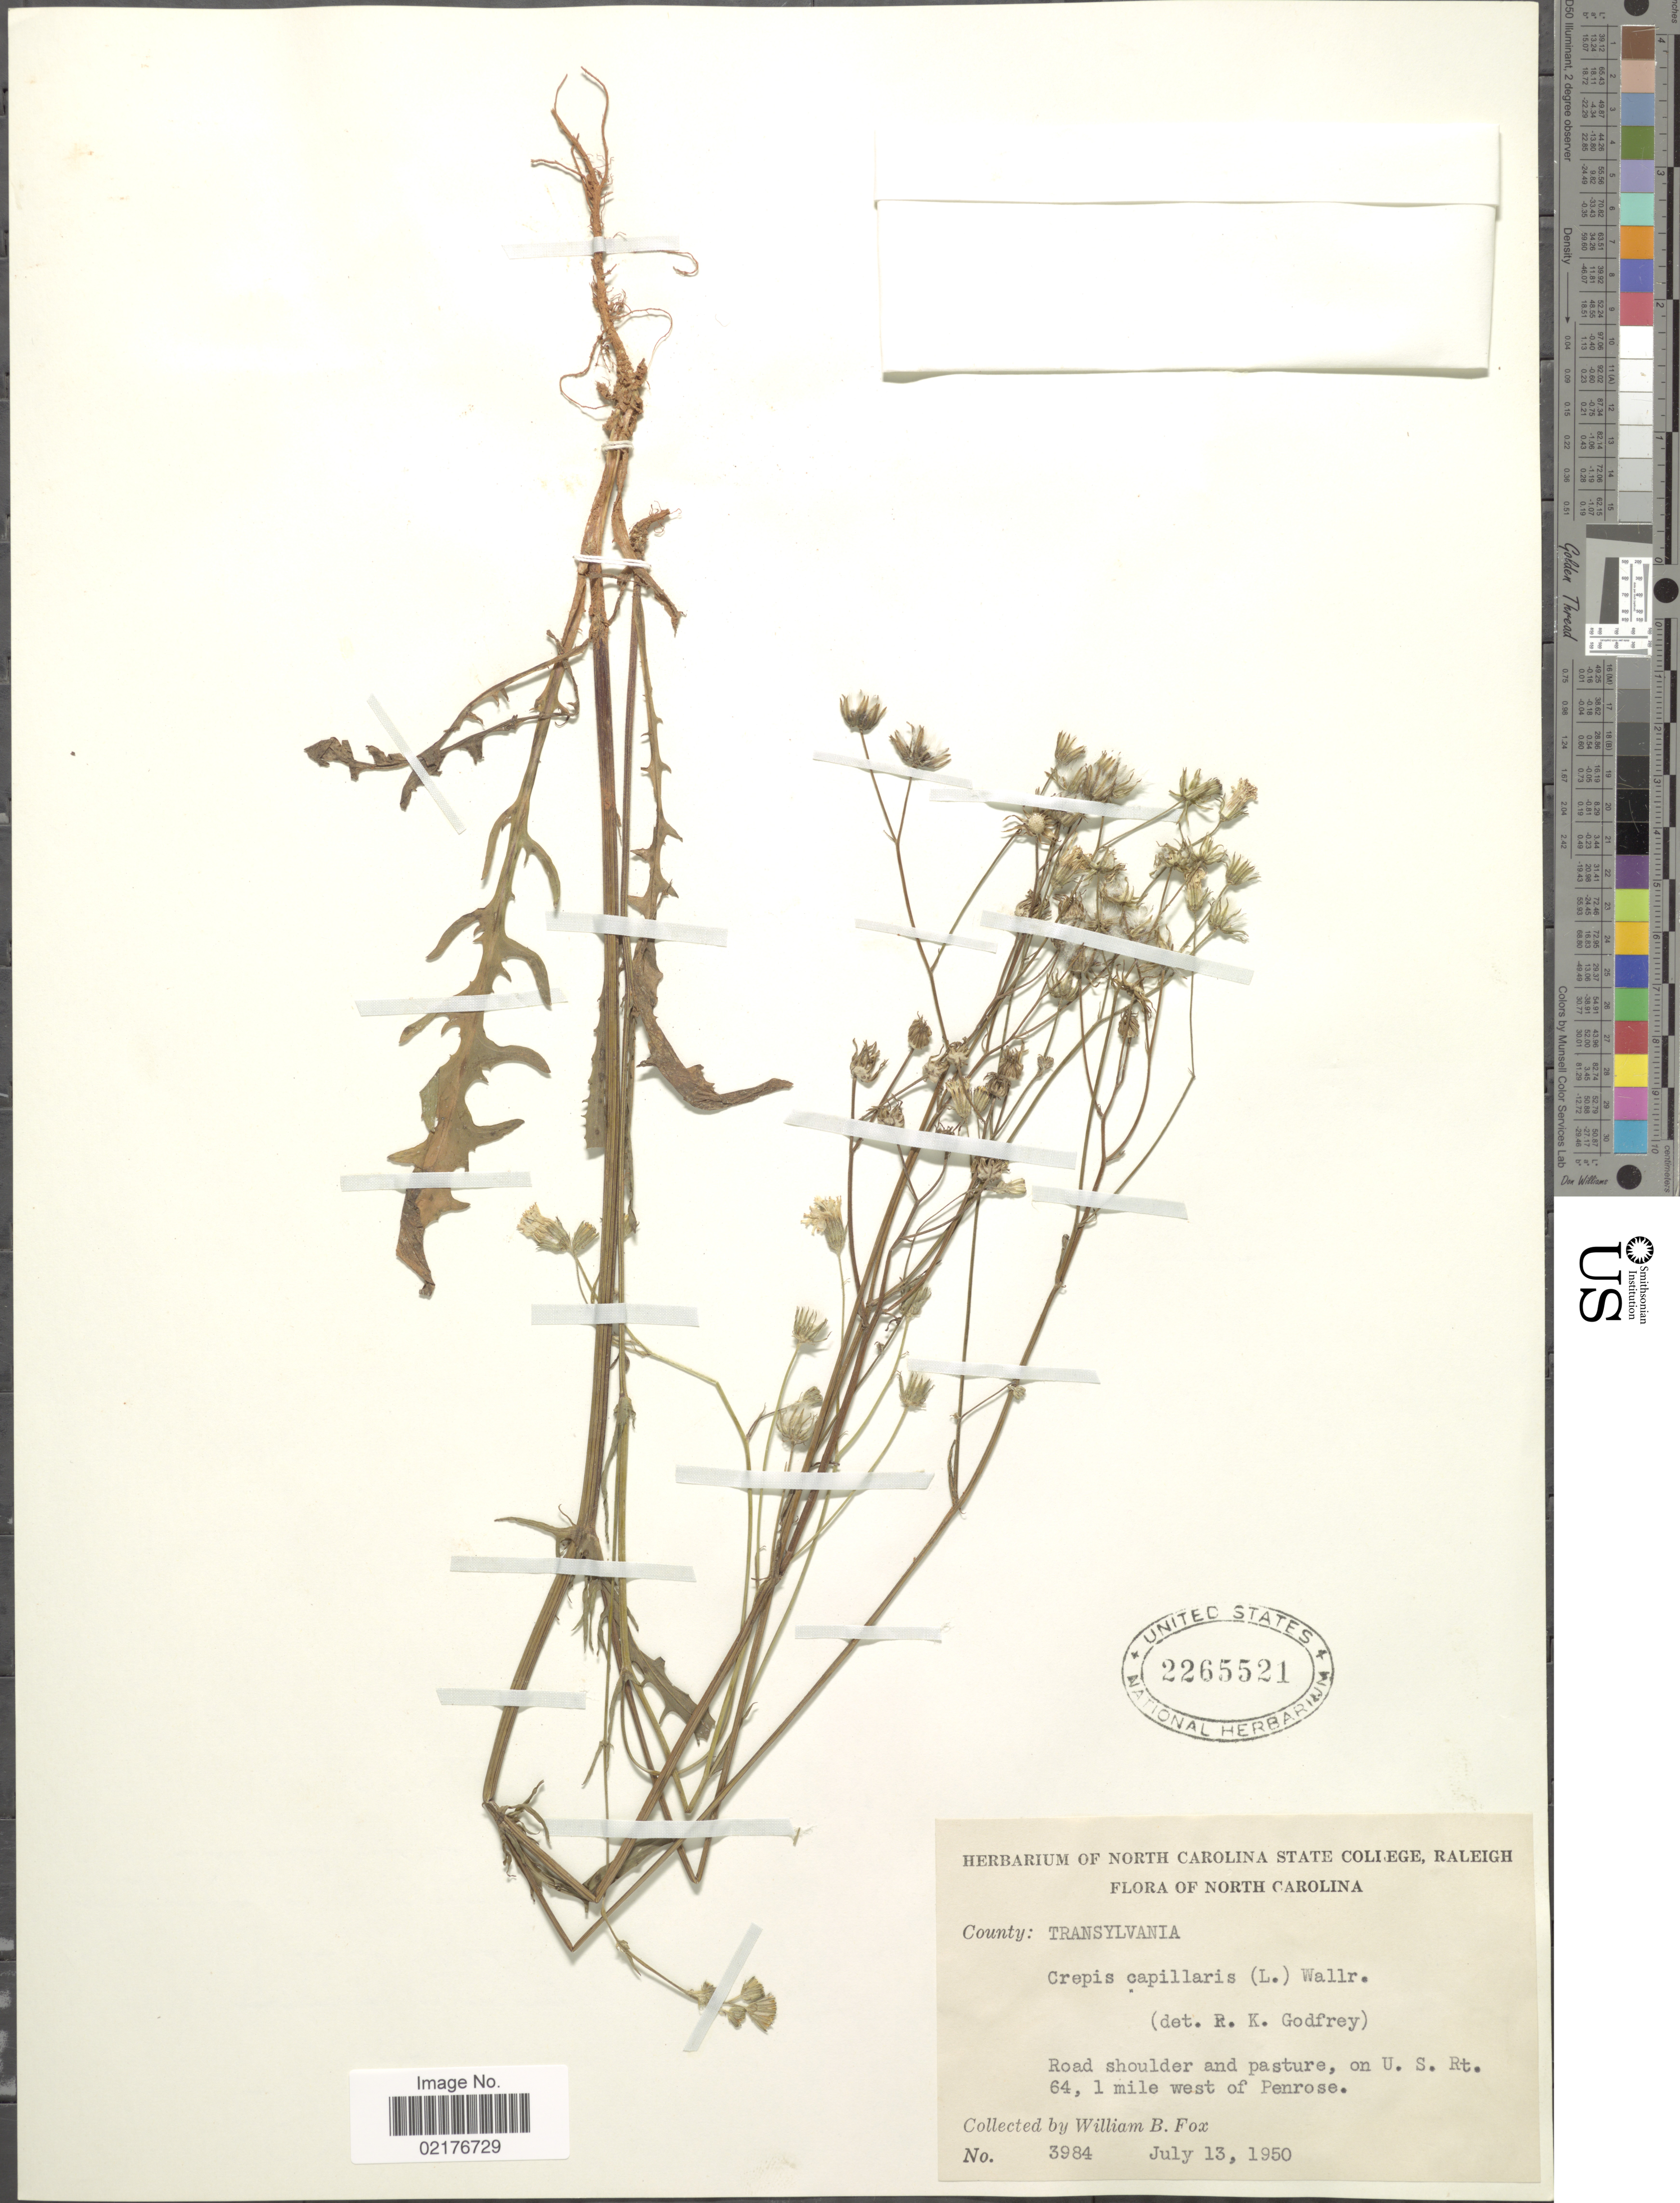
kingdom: Plantae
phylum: Tracheophyta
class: Magnoliopsida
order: Asterales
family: Asteraceae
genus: Crepis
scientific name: Crepis capillaris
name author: (L.) Wallr.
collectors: W. B. Fox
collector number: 3984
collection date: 1950-07-13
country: United States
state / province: North Carolina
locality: Road shoulder and pasture, on U.S. Rt. 64, 1 mile west of Penrose, County Transylvania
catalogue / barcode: US 2265521